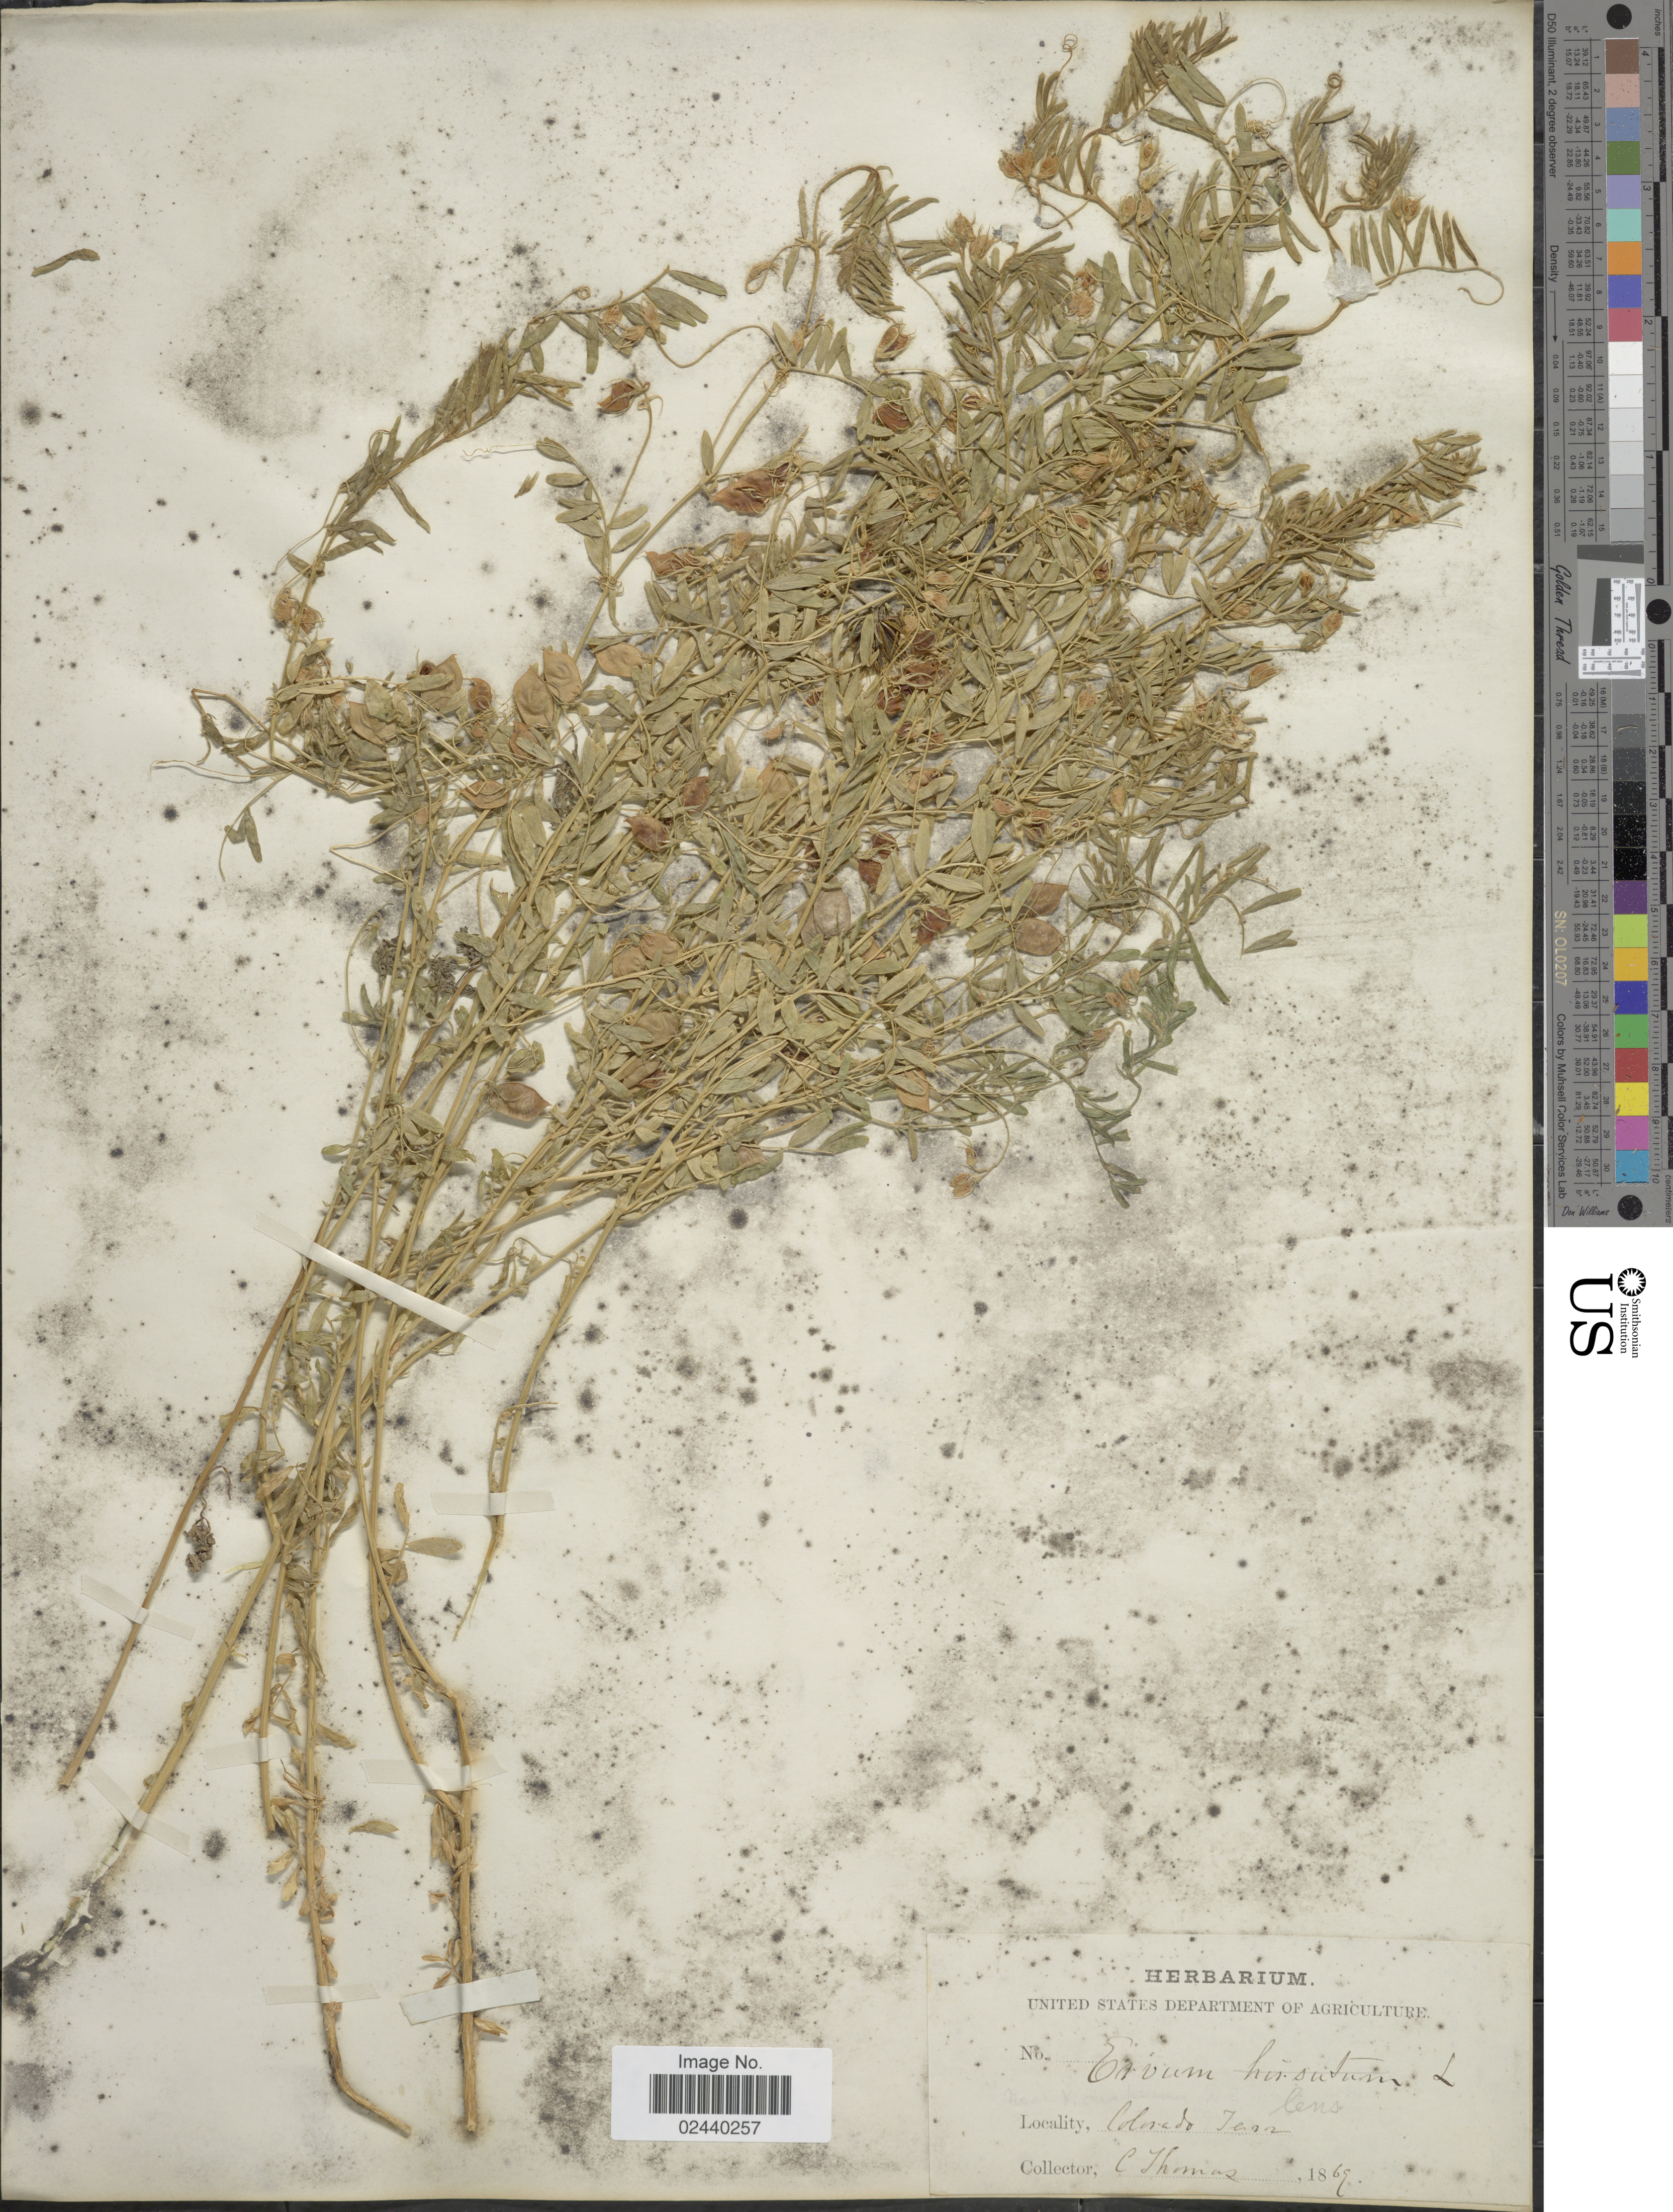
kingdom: Plantae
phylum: Tracheophyta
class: Magnoliopsida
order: Fabales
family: Fabaceae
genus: Vicia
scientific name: Vicia lens subsp. lens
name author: (L.) Coss. & Germ.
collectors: C. Thomas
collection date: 1869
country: United States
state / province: Colorado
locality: Colorado Terr.